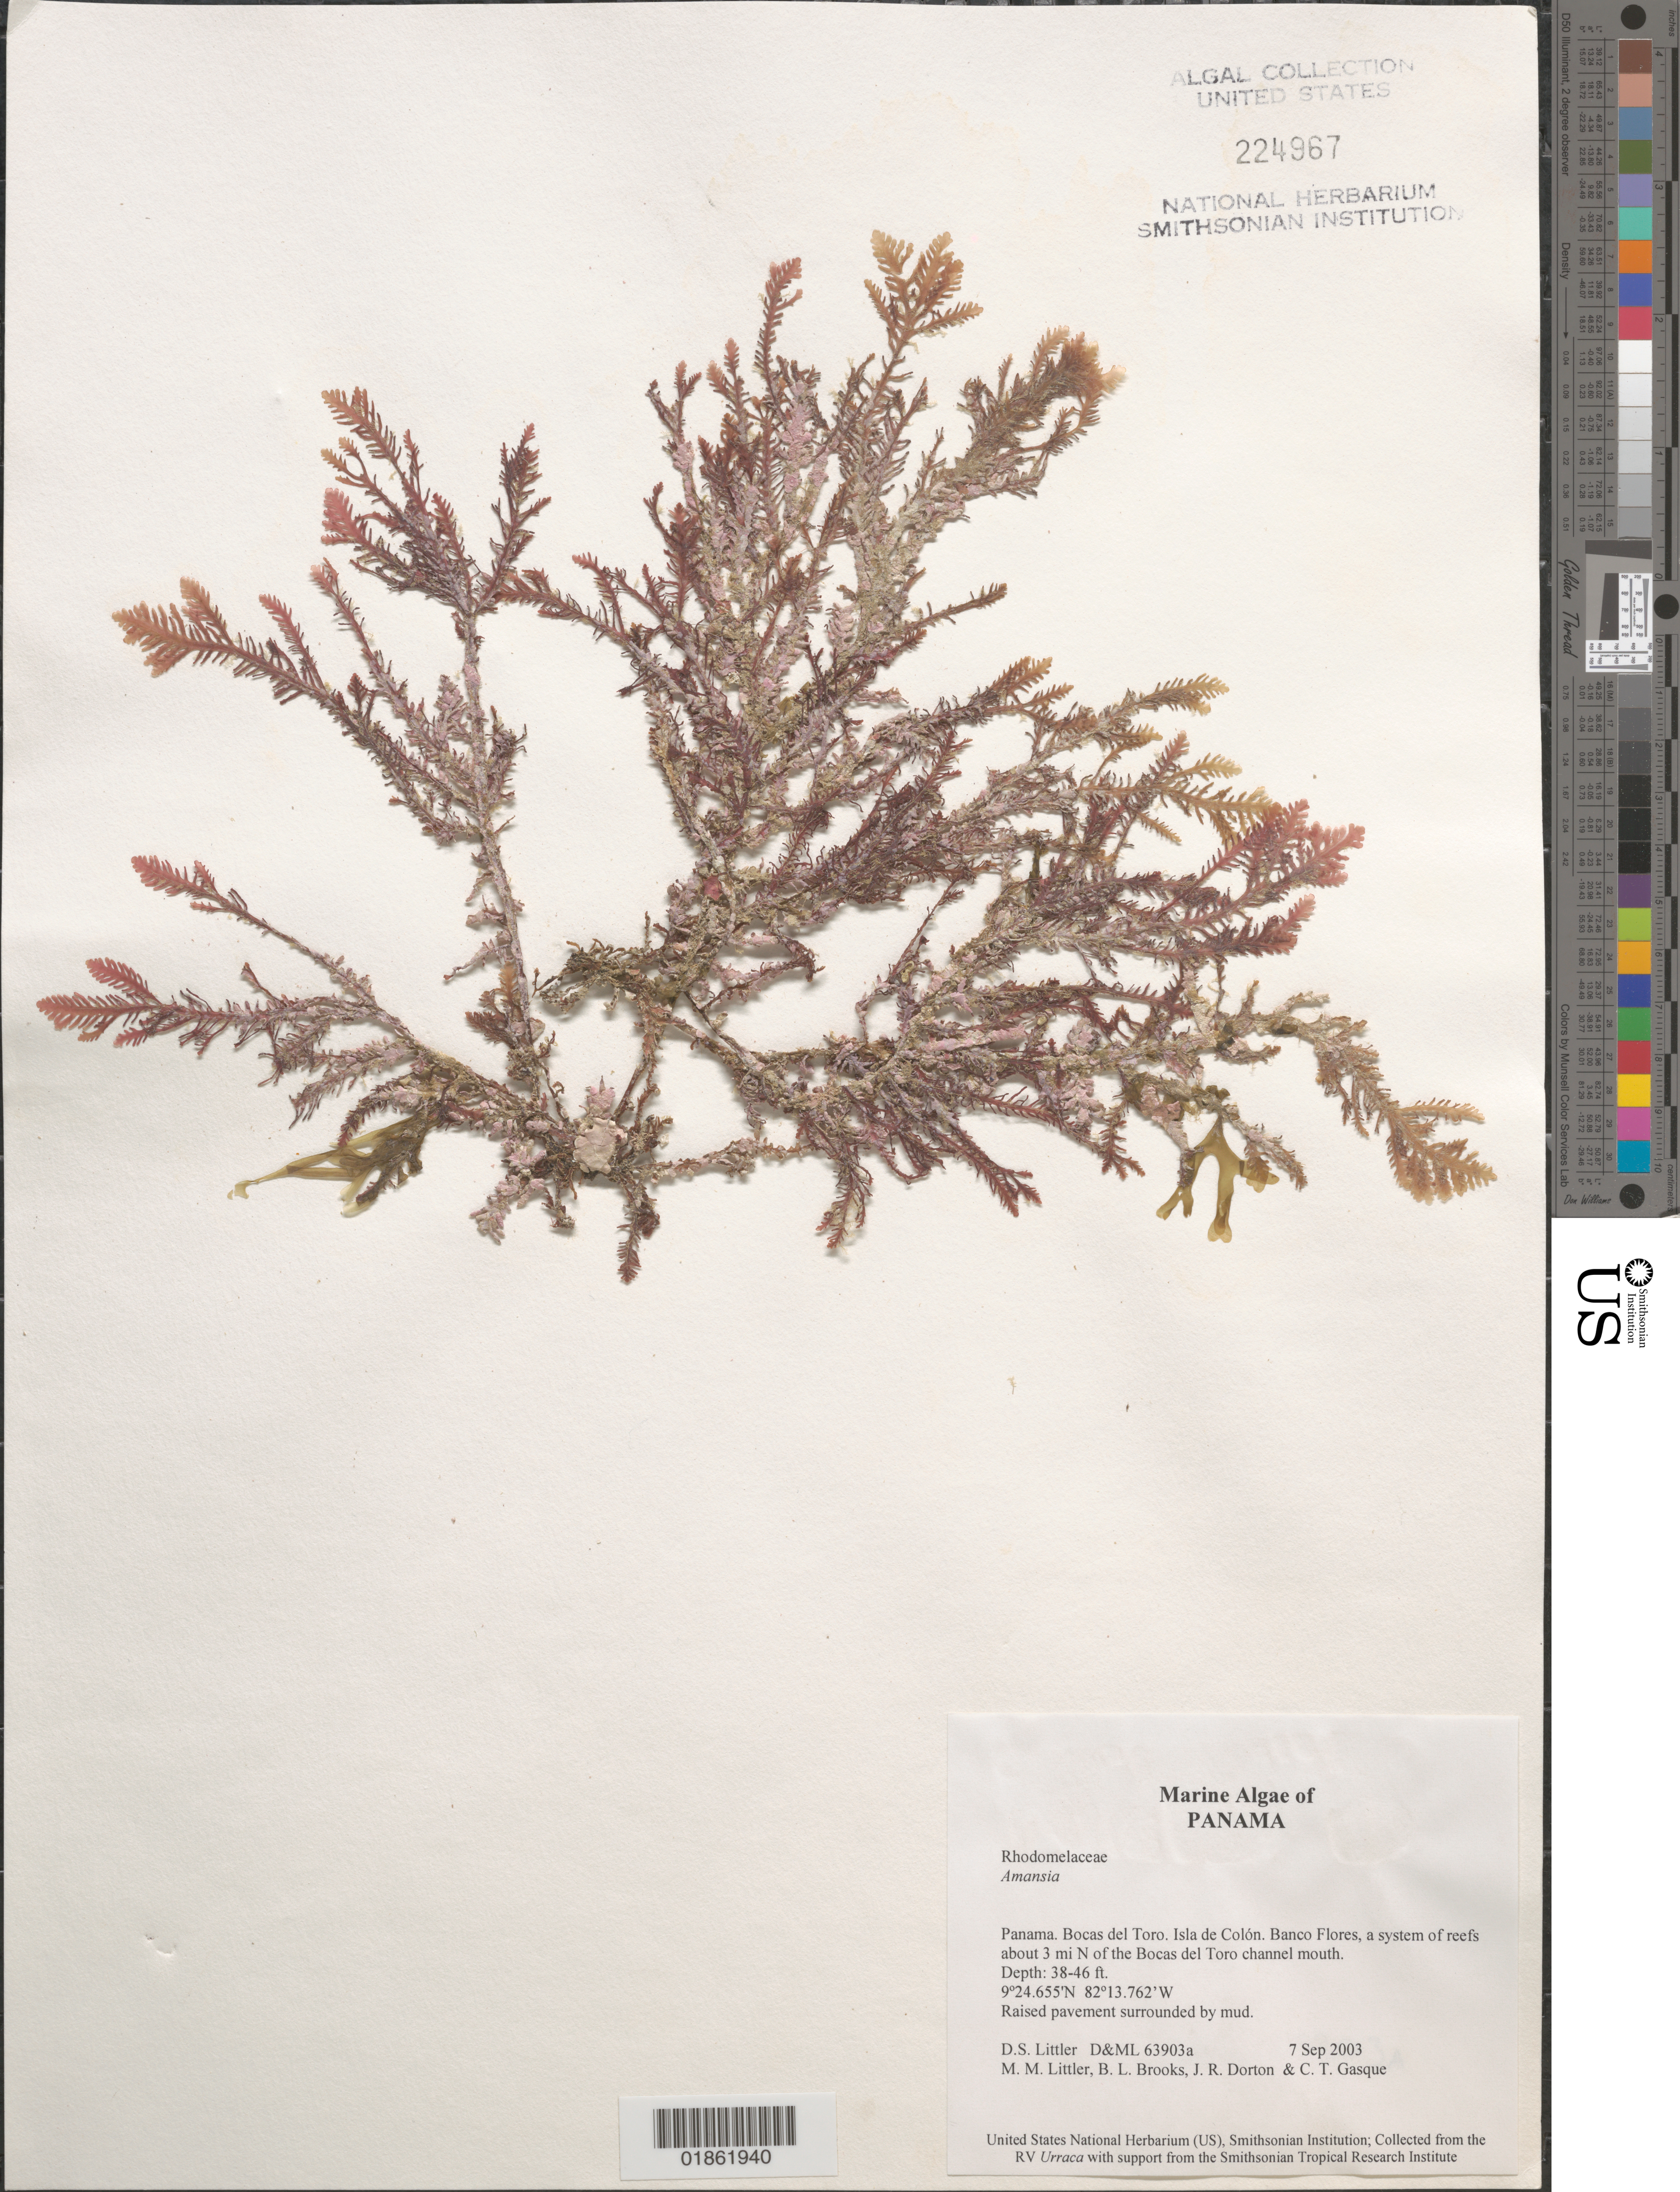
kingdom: Plantae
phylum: Rhodophyta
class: Florideophyceae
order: Ceramiales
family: Rhodomelaceae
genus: Amansia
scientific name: Amansia sp.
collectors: D. S. Littler, M. M. Littler, B. Brooks, J. Dorton & C. Gasque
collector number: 63903a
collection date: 2003-09-07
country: Panama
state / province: Bocas del Toro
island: de Colón.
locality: Isla de Colon. Banco Flores, a system of reefs about 3 mi N of the Bocas del Toro channel mouth.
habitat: Raised pavement surrounded by mud.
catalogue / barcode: US 224967